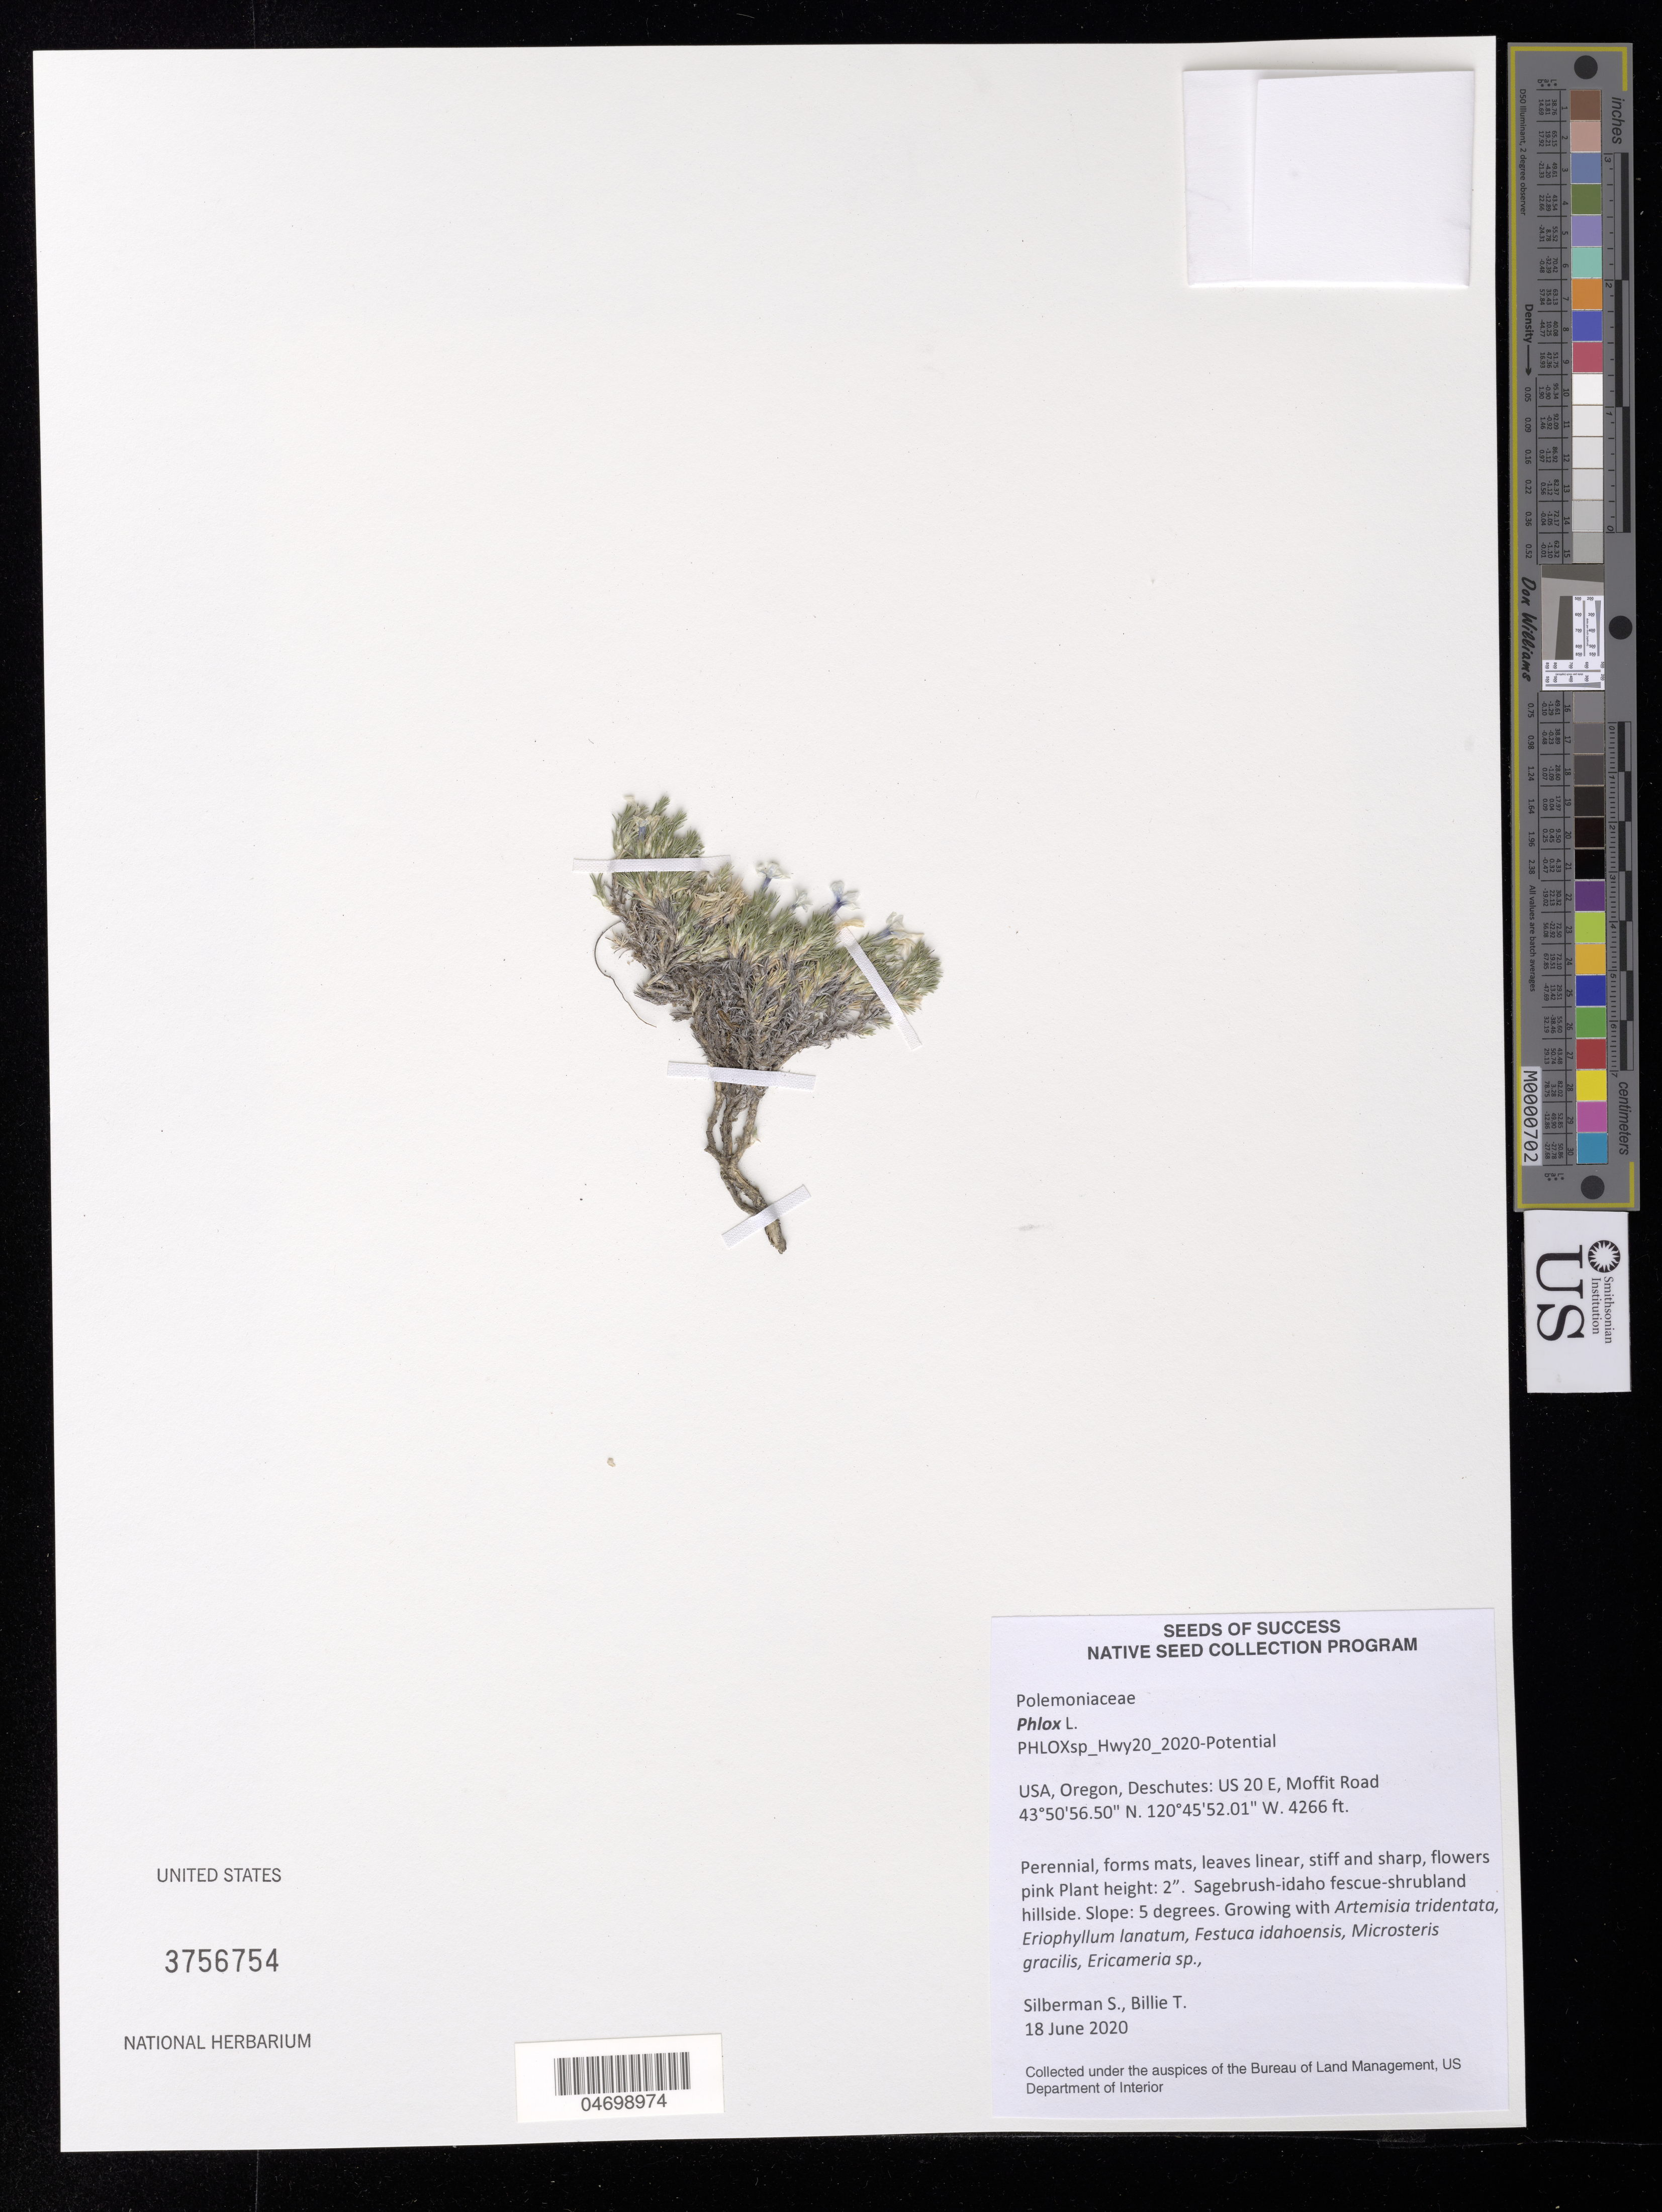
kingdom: Plantae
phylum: Tracheophyta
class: Magnoliopsida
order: Ericales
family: Polemoniaceae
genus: Phlox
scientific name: Phlox sp.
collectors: S. Silberman & T. Billie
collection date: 2020-06-18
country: United States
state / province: Oregon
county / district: Deschutes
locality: US 20 E, Moffit Road.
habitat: Sagebrush-idaho fescue-shrubland hillside. With Artemisia tridentata, Festuca idahoensis, Ericameria sp., etc.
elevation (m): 1300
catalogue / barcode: US 3756754